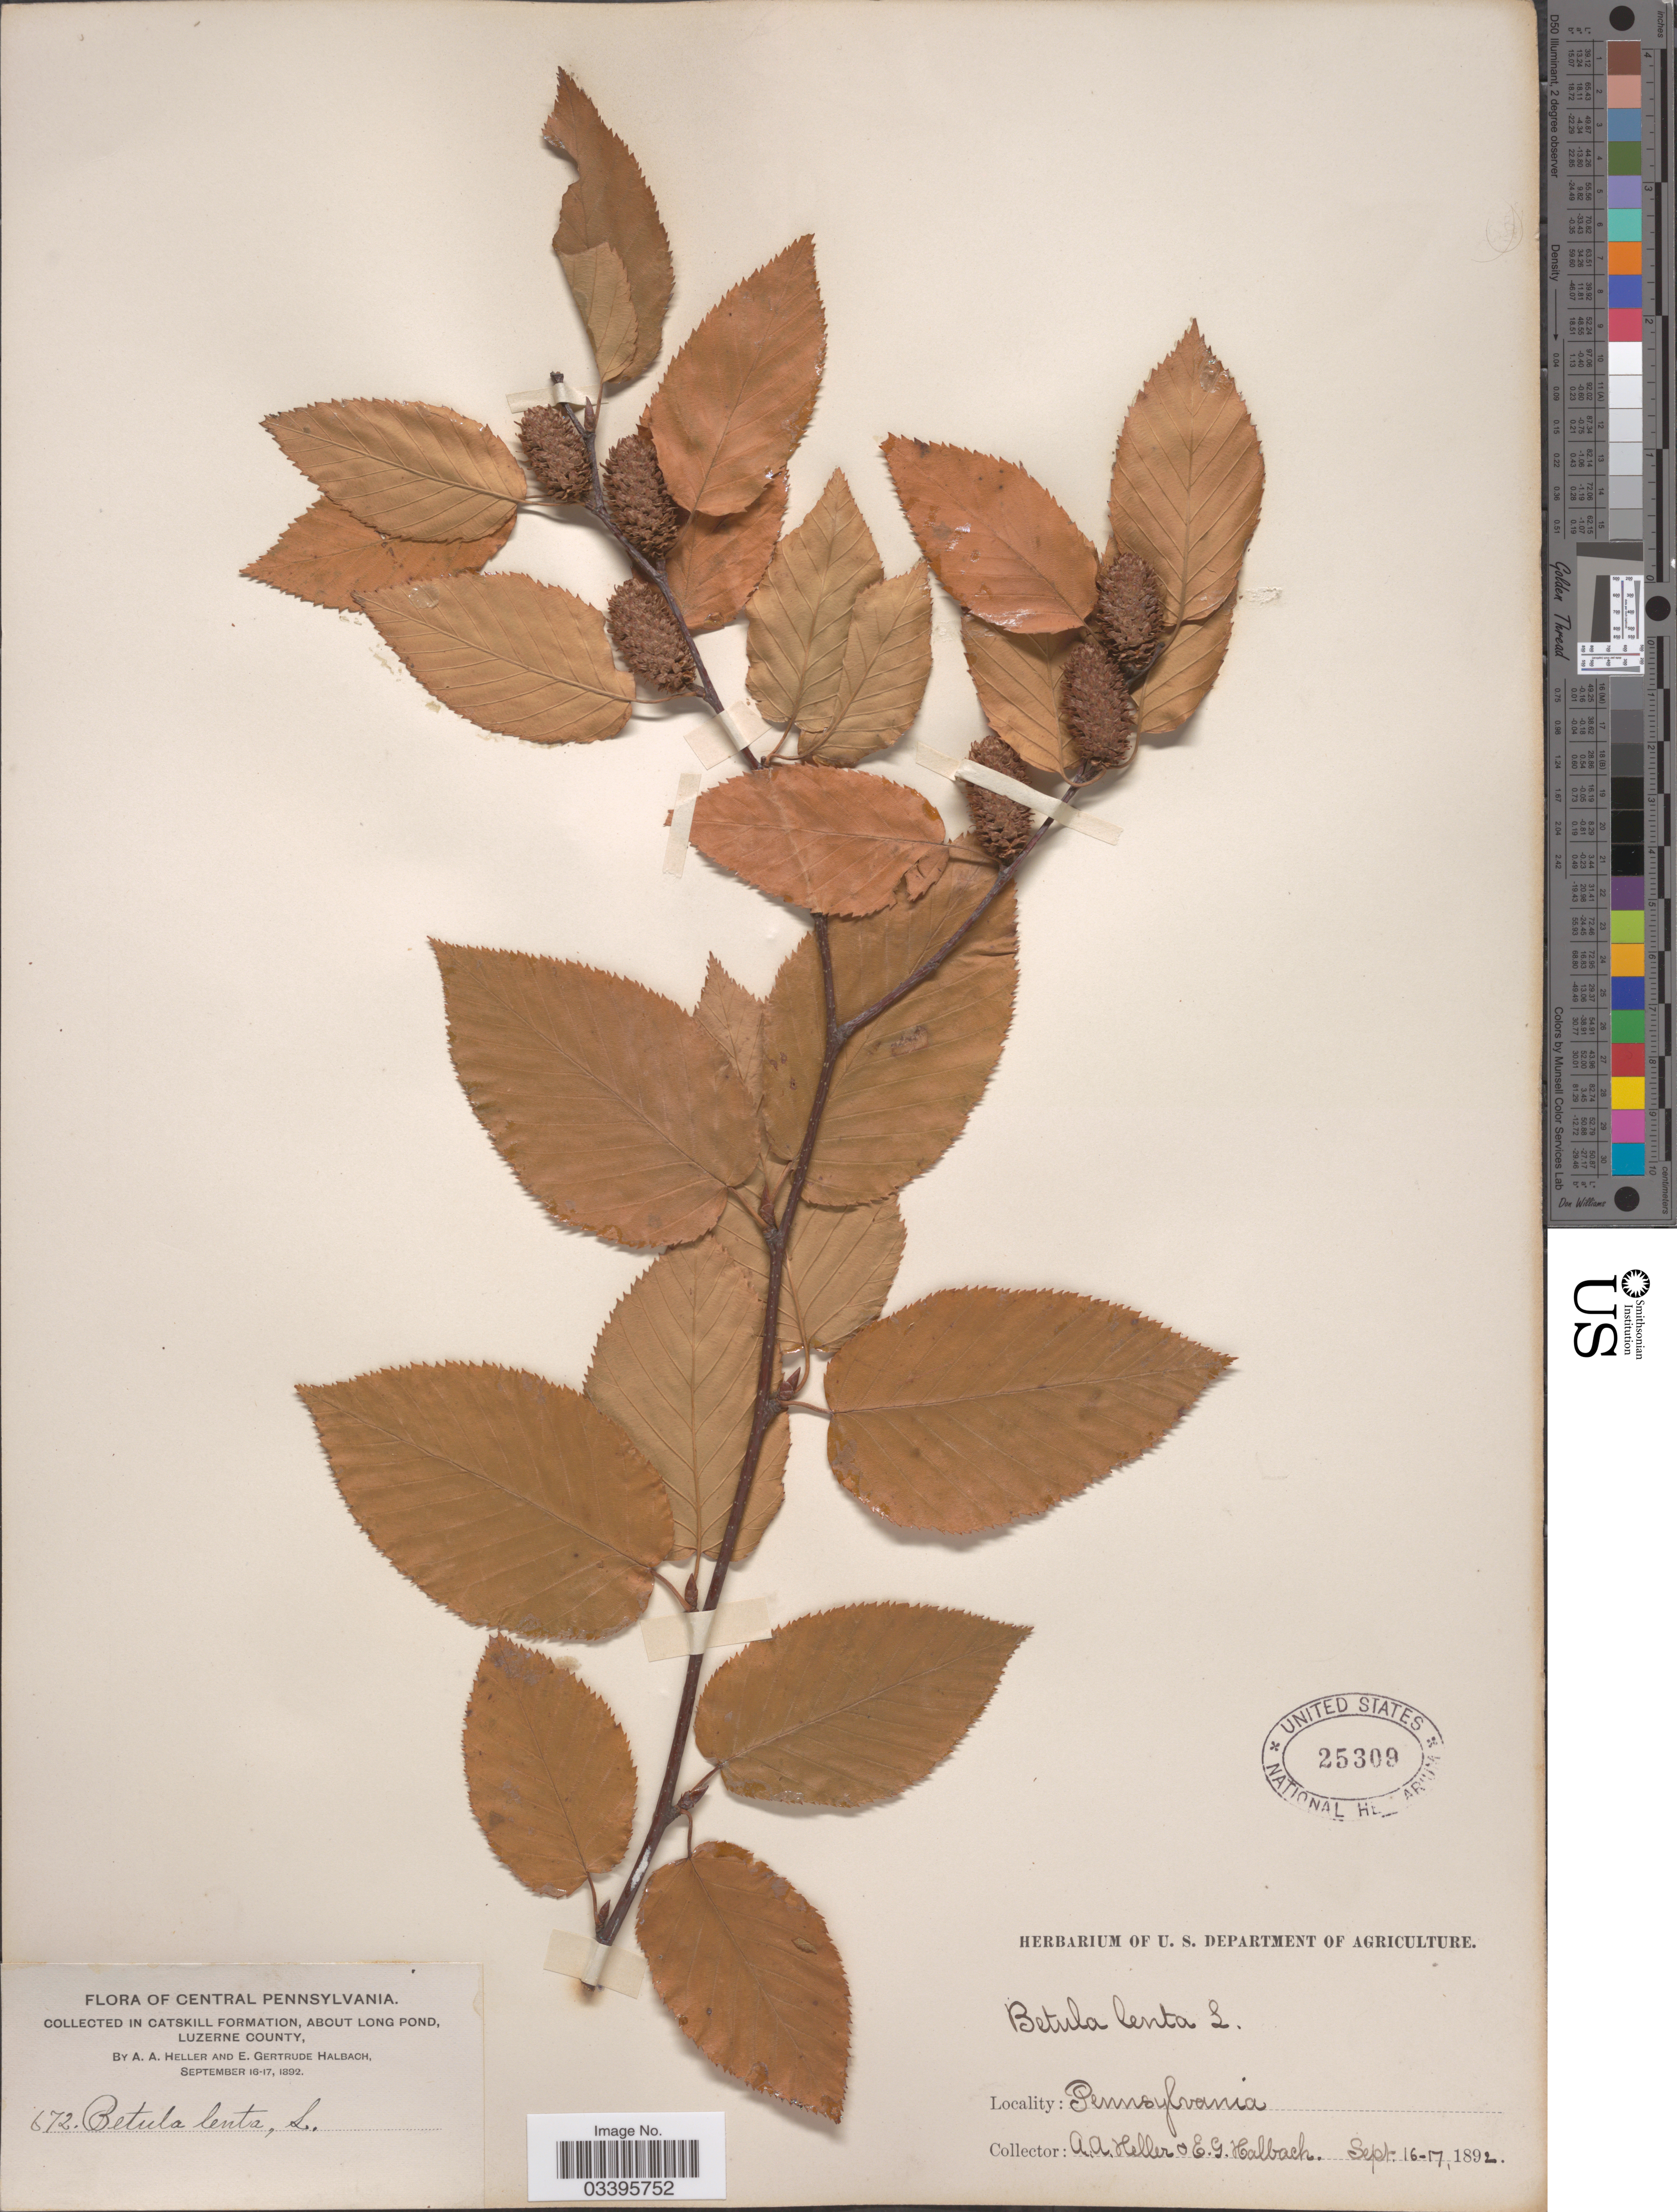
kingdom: Plantae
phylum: Tracheophyta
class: Magnoliopsida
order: Fagales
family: Betulaceae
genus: Betula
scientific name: Betula lenta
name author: L.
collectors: A. A. Heller & E. G. Halbach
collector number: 672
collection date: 1892-09-16/1892-09-17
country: United States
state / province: Pennsylvania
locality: Central Pennsylvania. In Catskill formation, about Long Pond, Luzerne County.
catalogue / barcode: US 25309